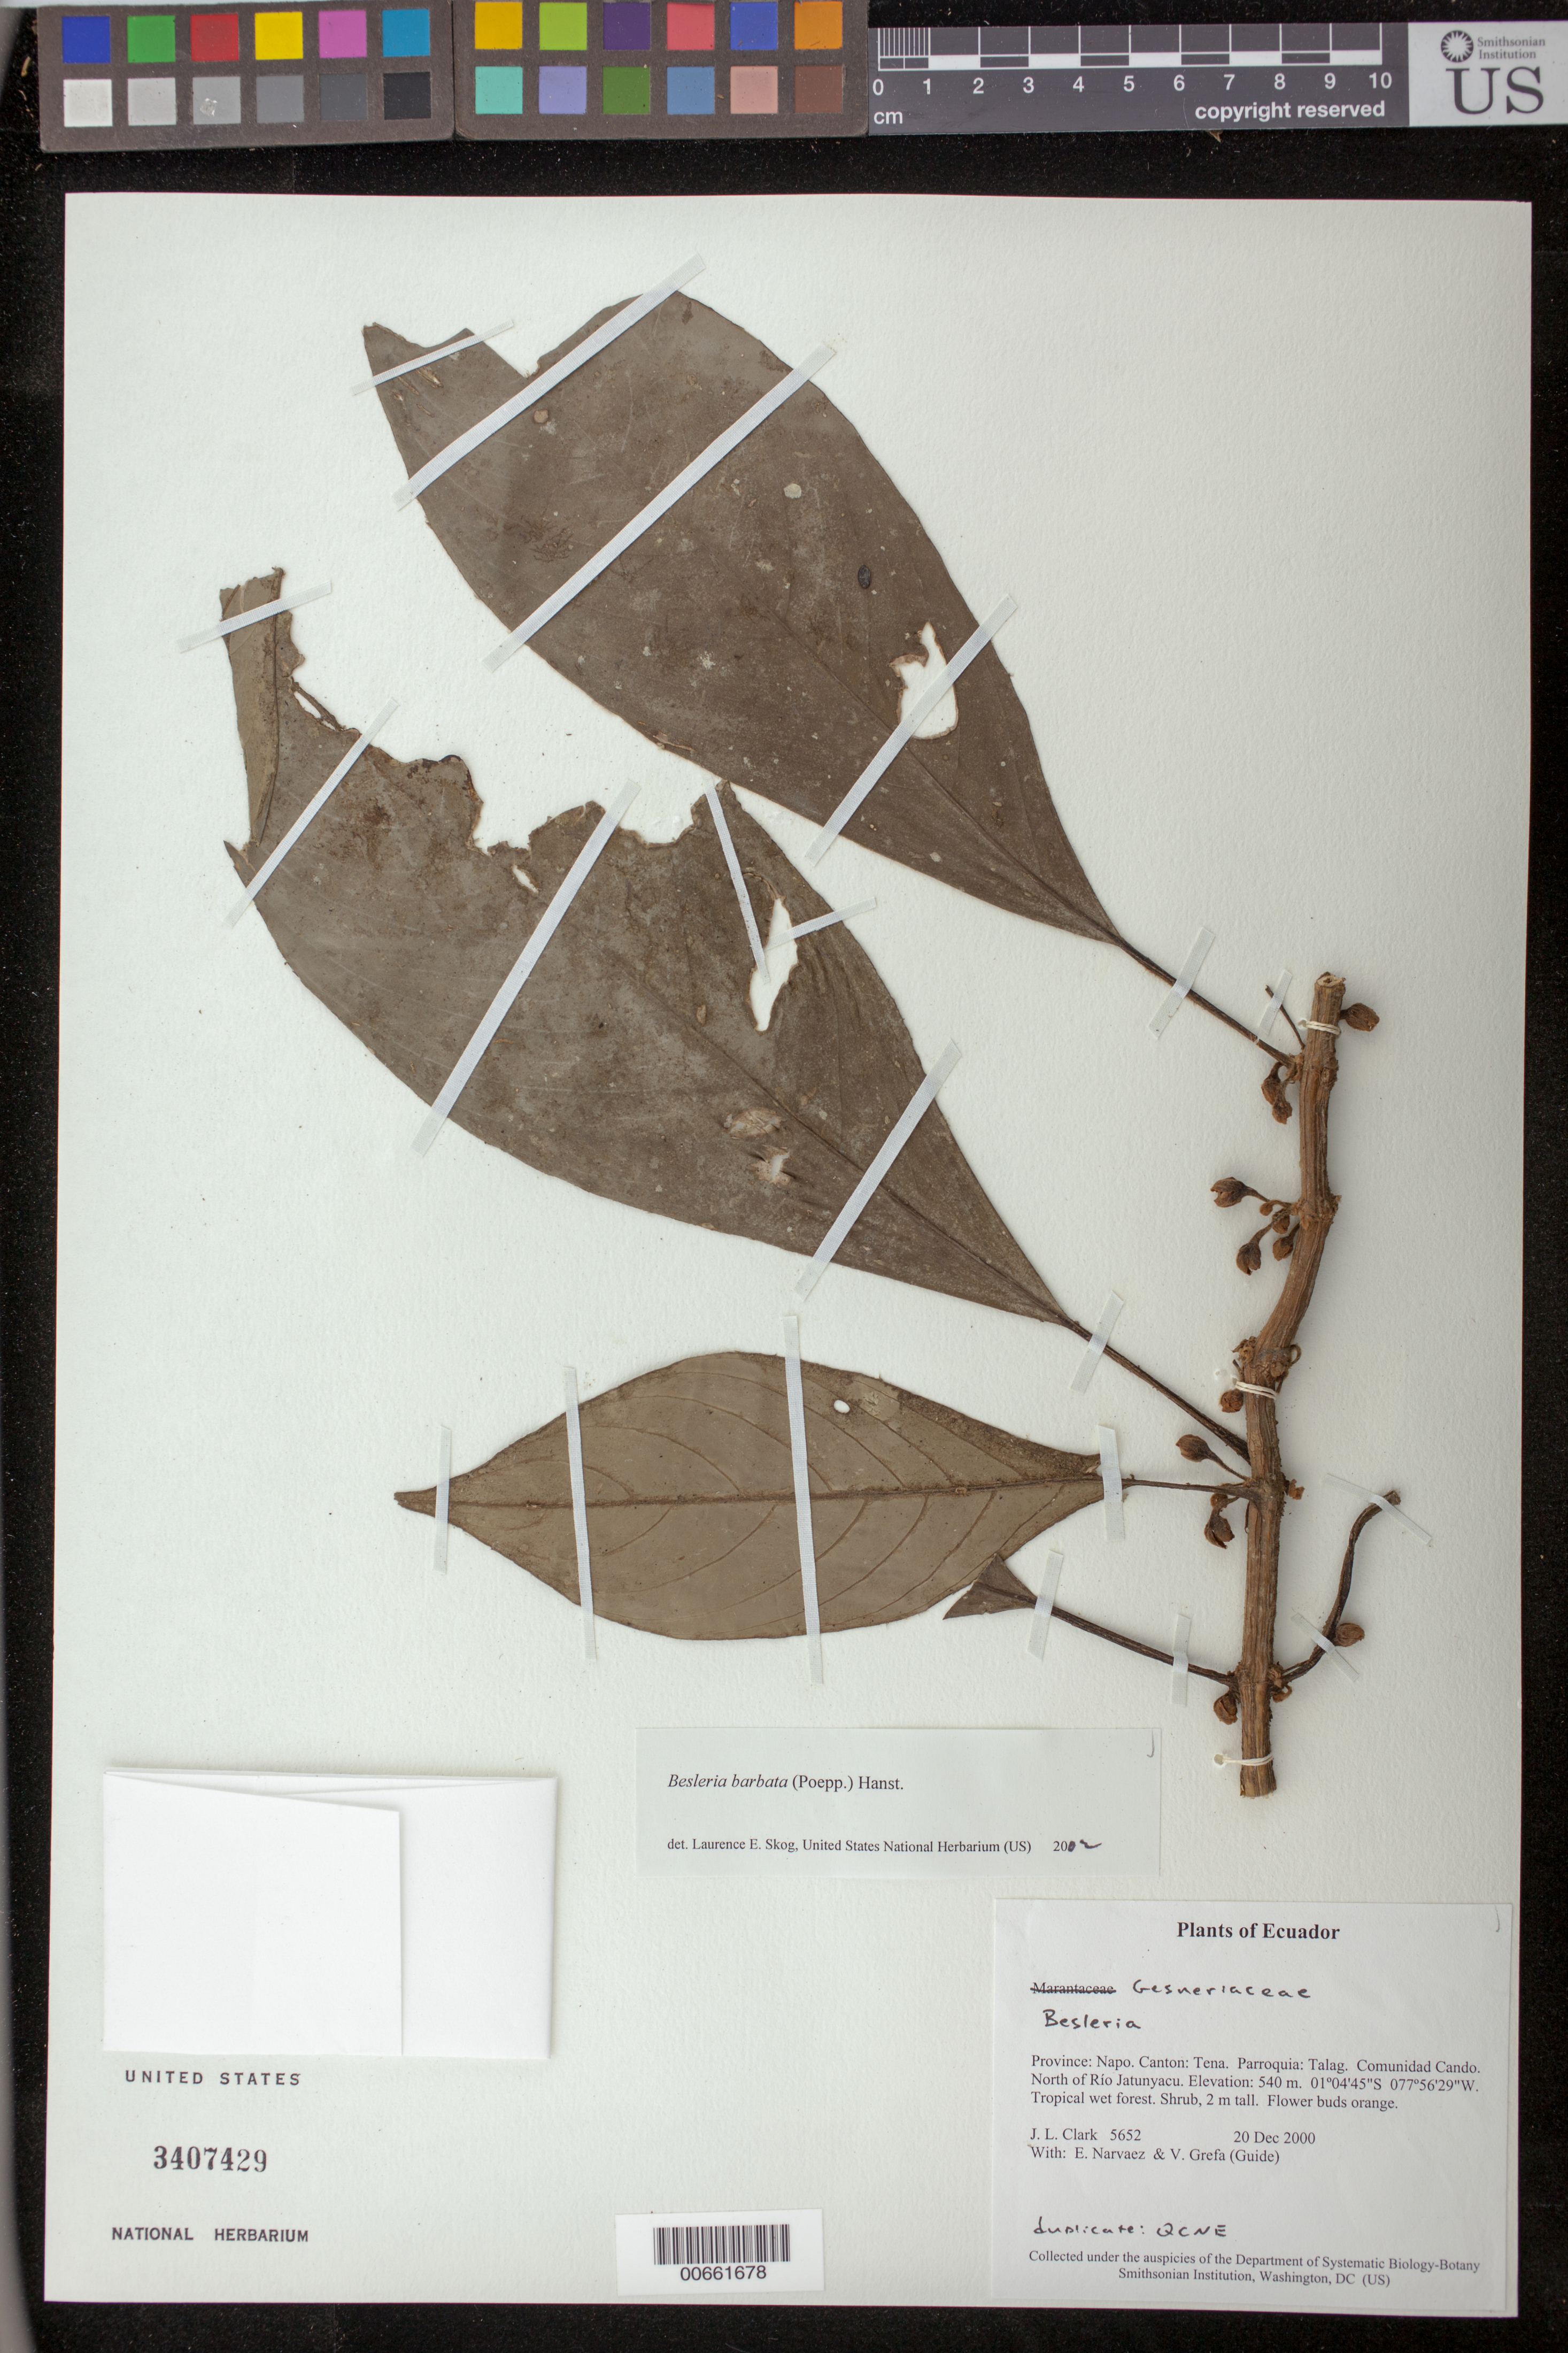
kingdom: Plantae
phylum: Tracheophyta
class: Magnoliopsida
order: Lamiales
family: Gesneriaceae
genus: Besleria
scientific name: Besleria barbata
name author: (Poepp.) Hanst.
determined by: Skog, Laurence E.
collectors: J. L. Clark, E. Narváez & V. Grefa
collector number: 5652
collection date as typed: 20 Dec 2000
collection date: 2000-12-20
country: Ecuador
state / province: Napo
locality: Cantón: Tena. Parroquia: Talag. Comunidad Cando. North of Río Jatunyacu.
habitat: Tropical wet forest.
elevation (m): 540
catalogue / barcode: US 3407429